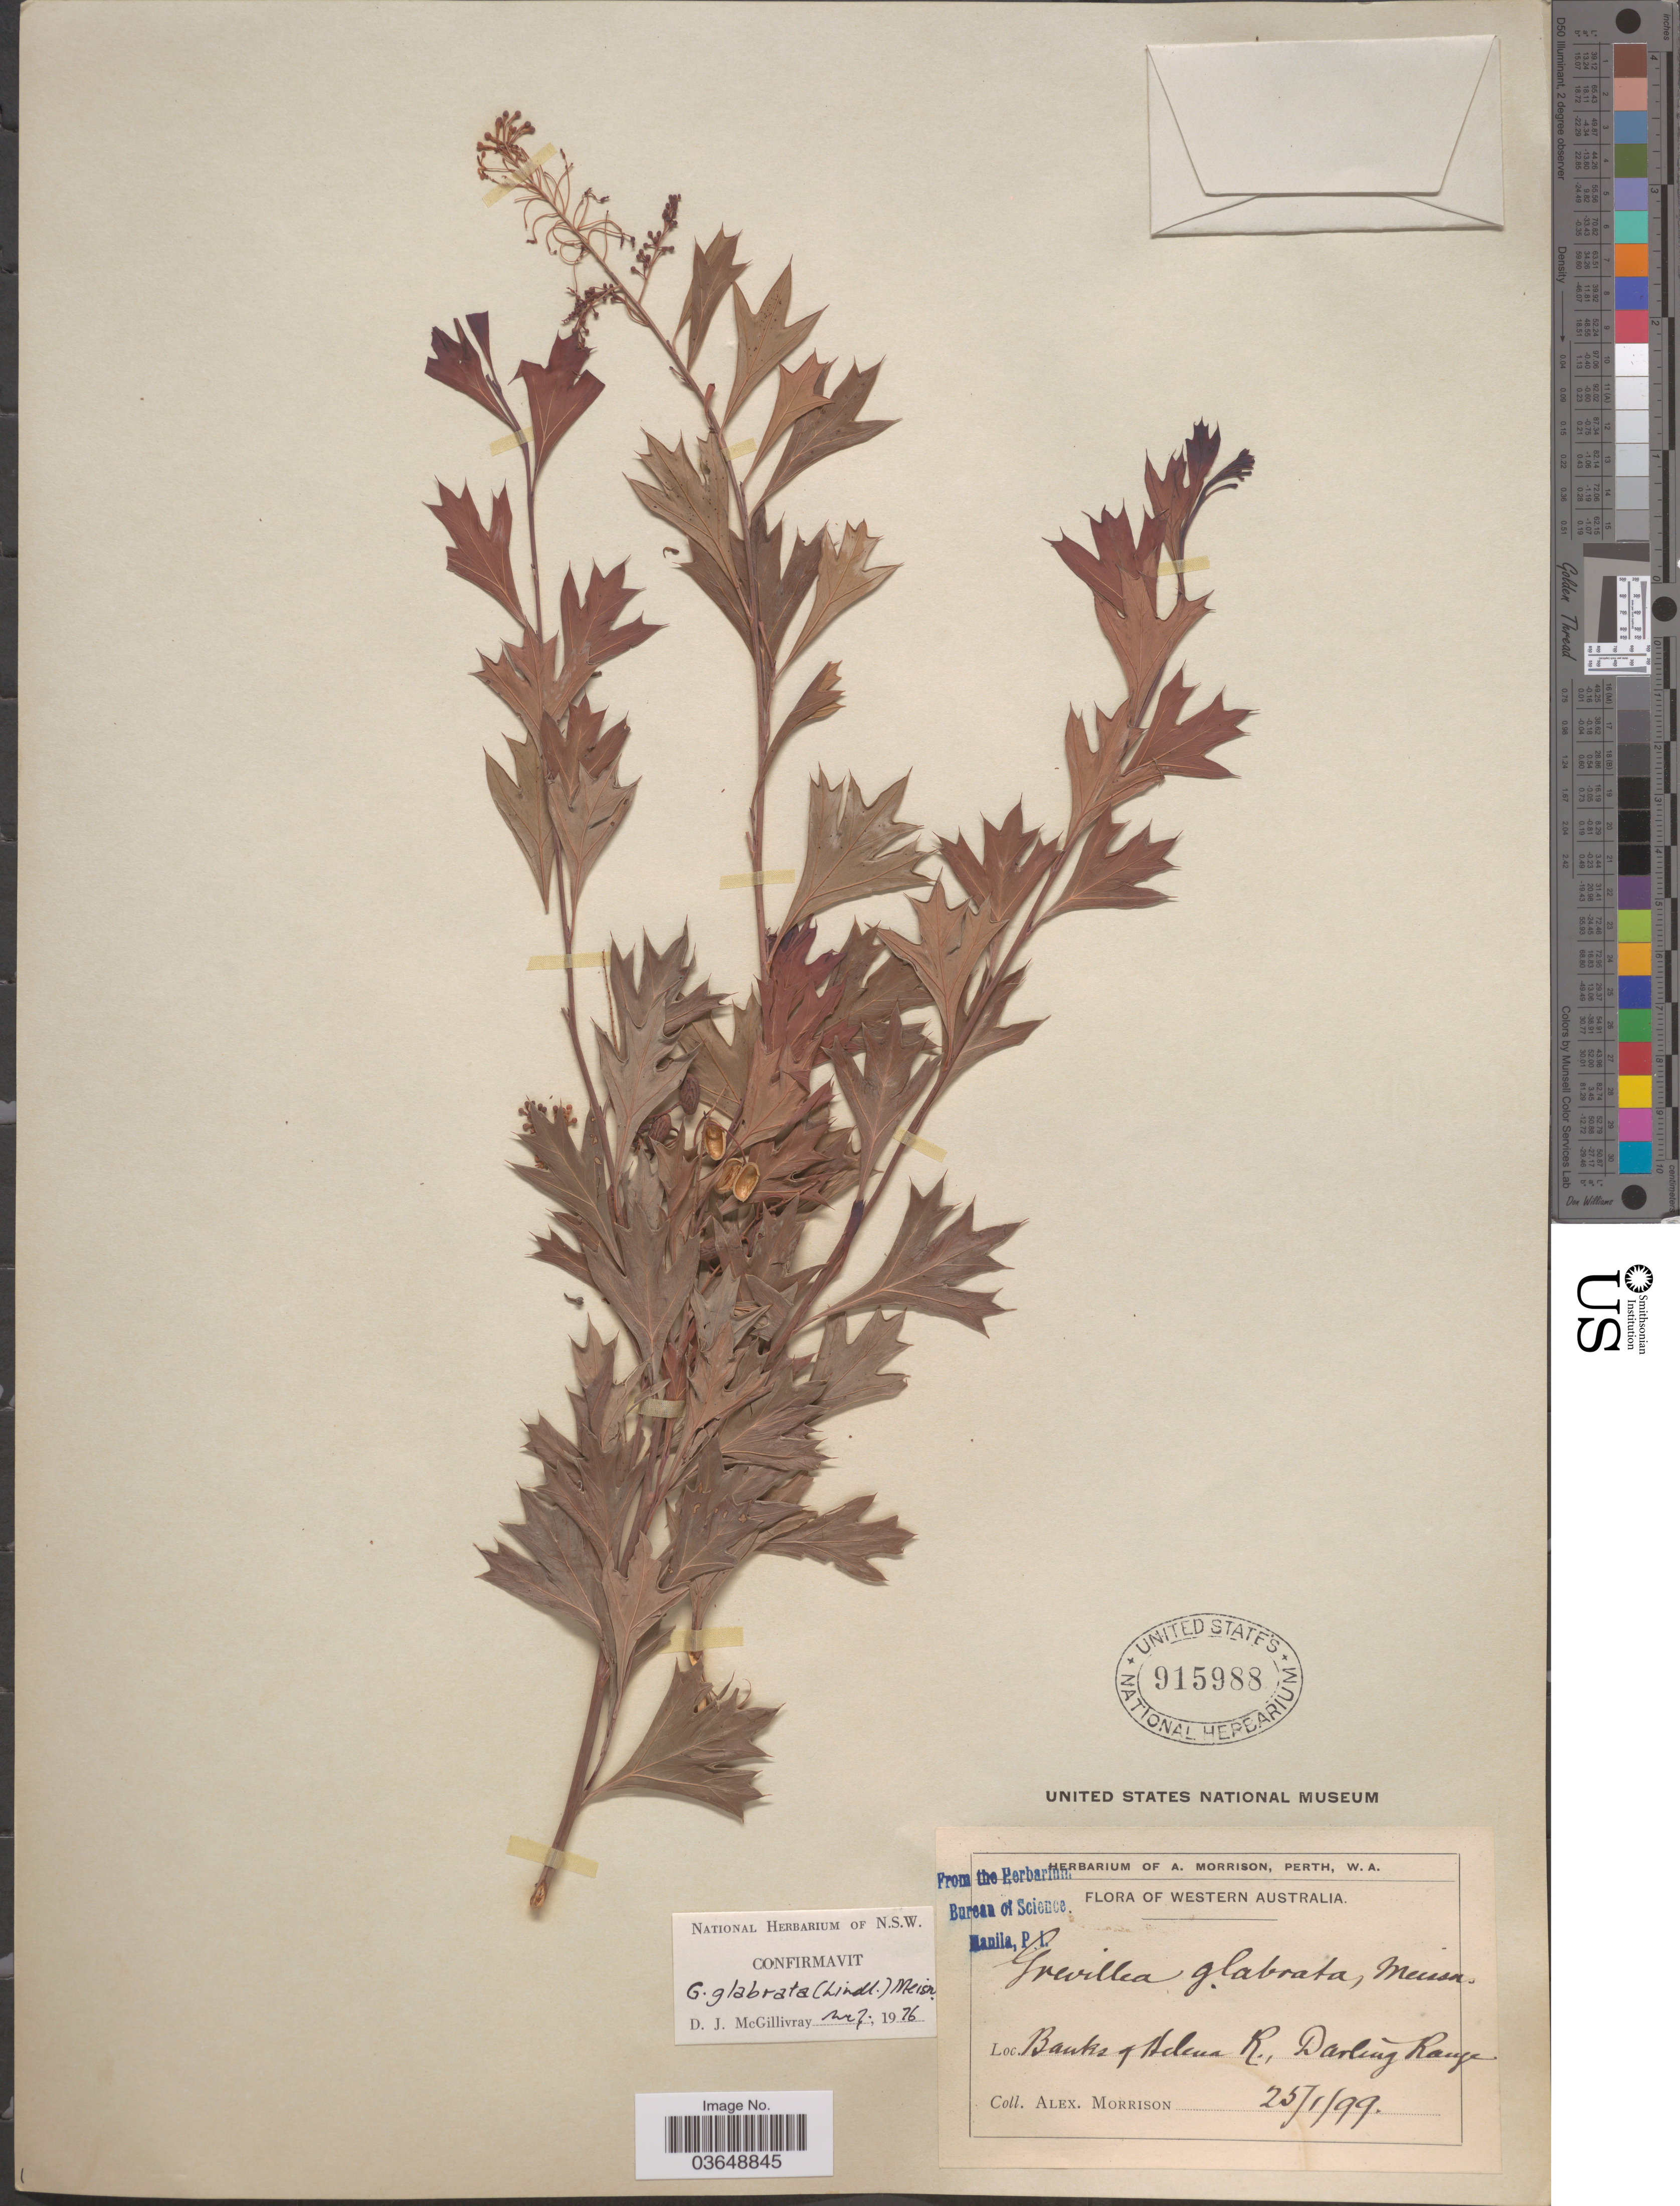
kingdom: Plantae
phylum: Tracheophyta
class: Magnoliopsida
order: Proteales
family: Proteaceae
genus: Grevillea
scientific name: Grevillea glabrata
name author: (Lindl.) Meisn.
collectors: A. Morrison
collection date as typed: Transcribed d/m/y: 25/1/99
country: Australia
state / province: Western Australia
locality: Banks of Helena R., Darling Range.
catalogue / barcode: US 915988